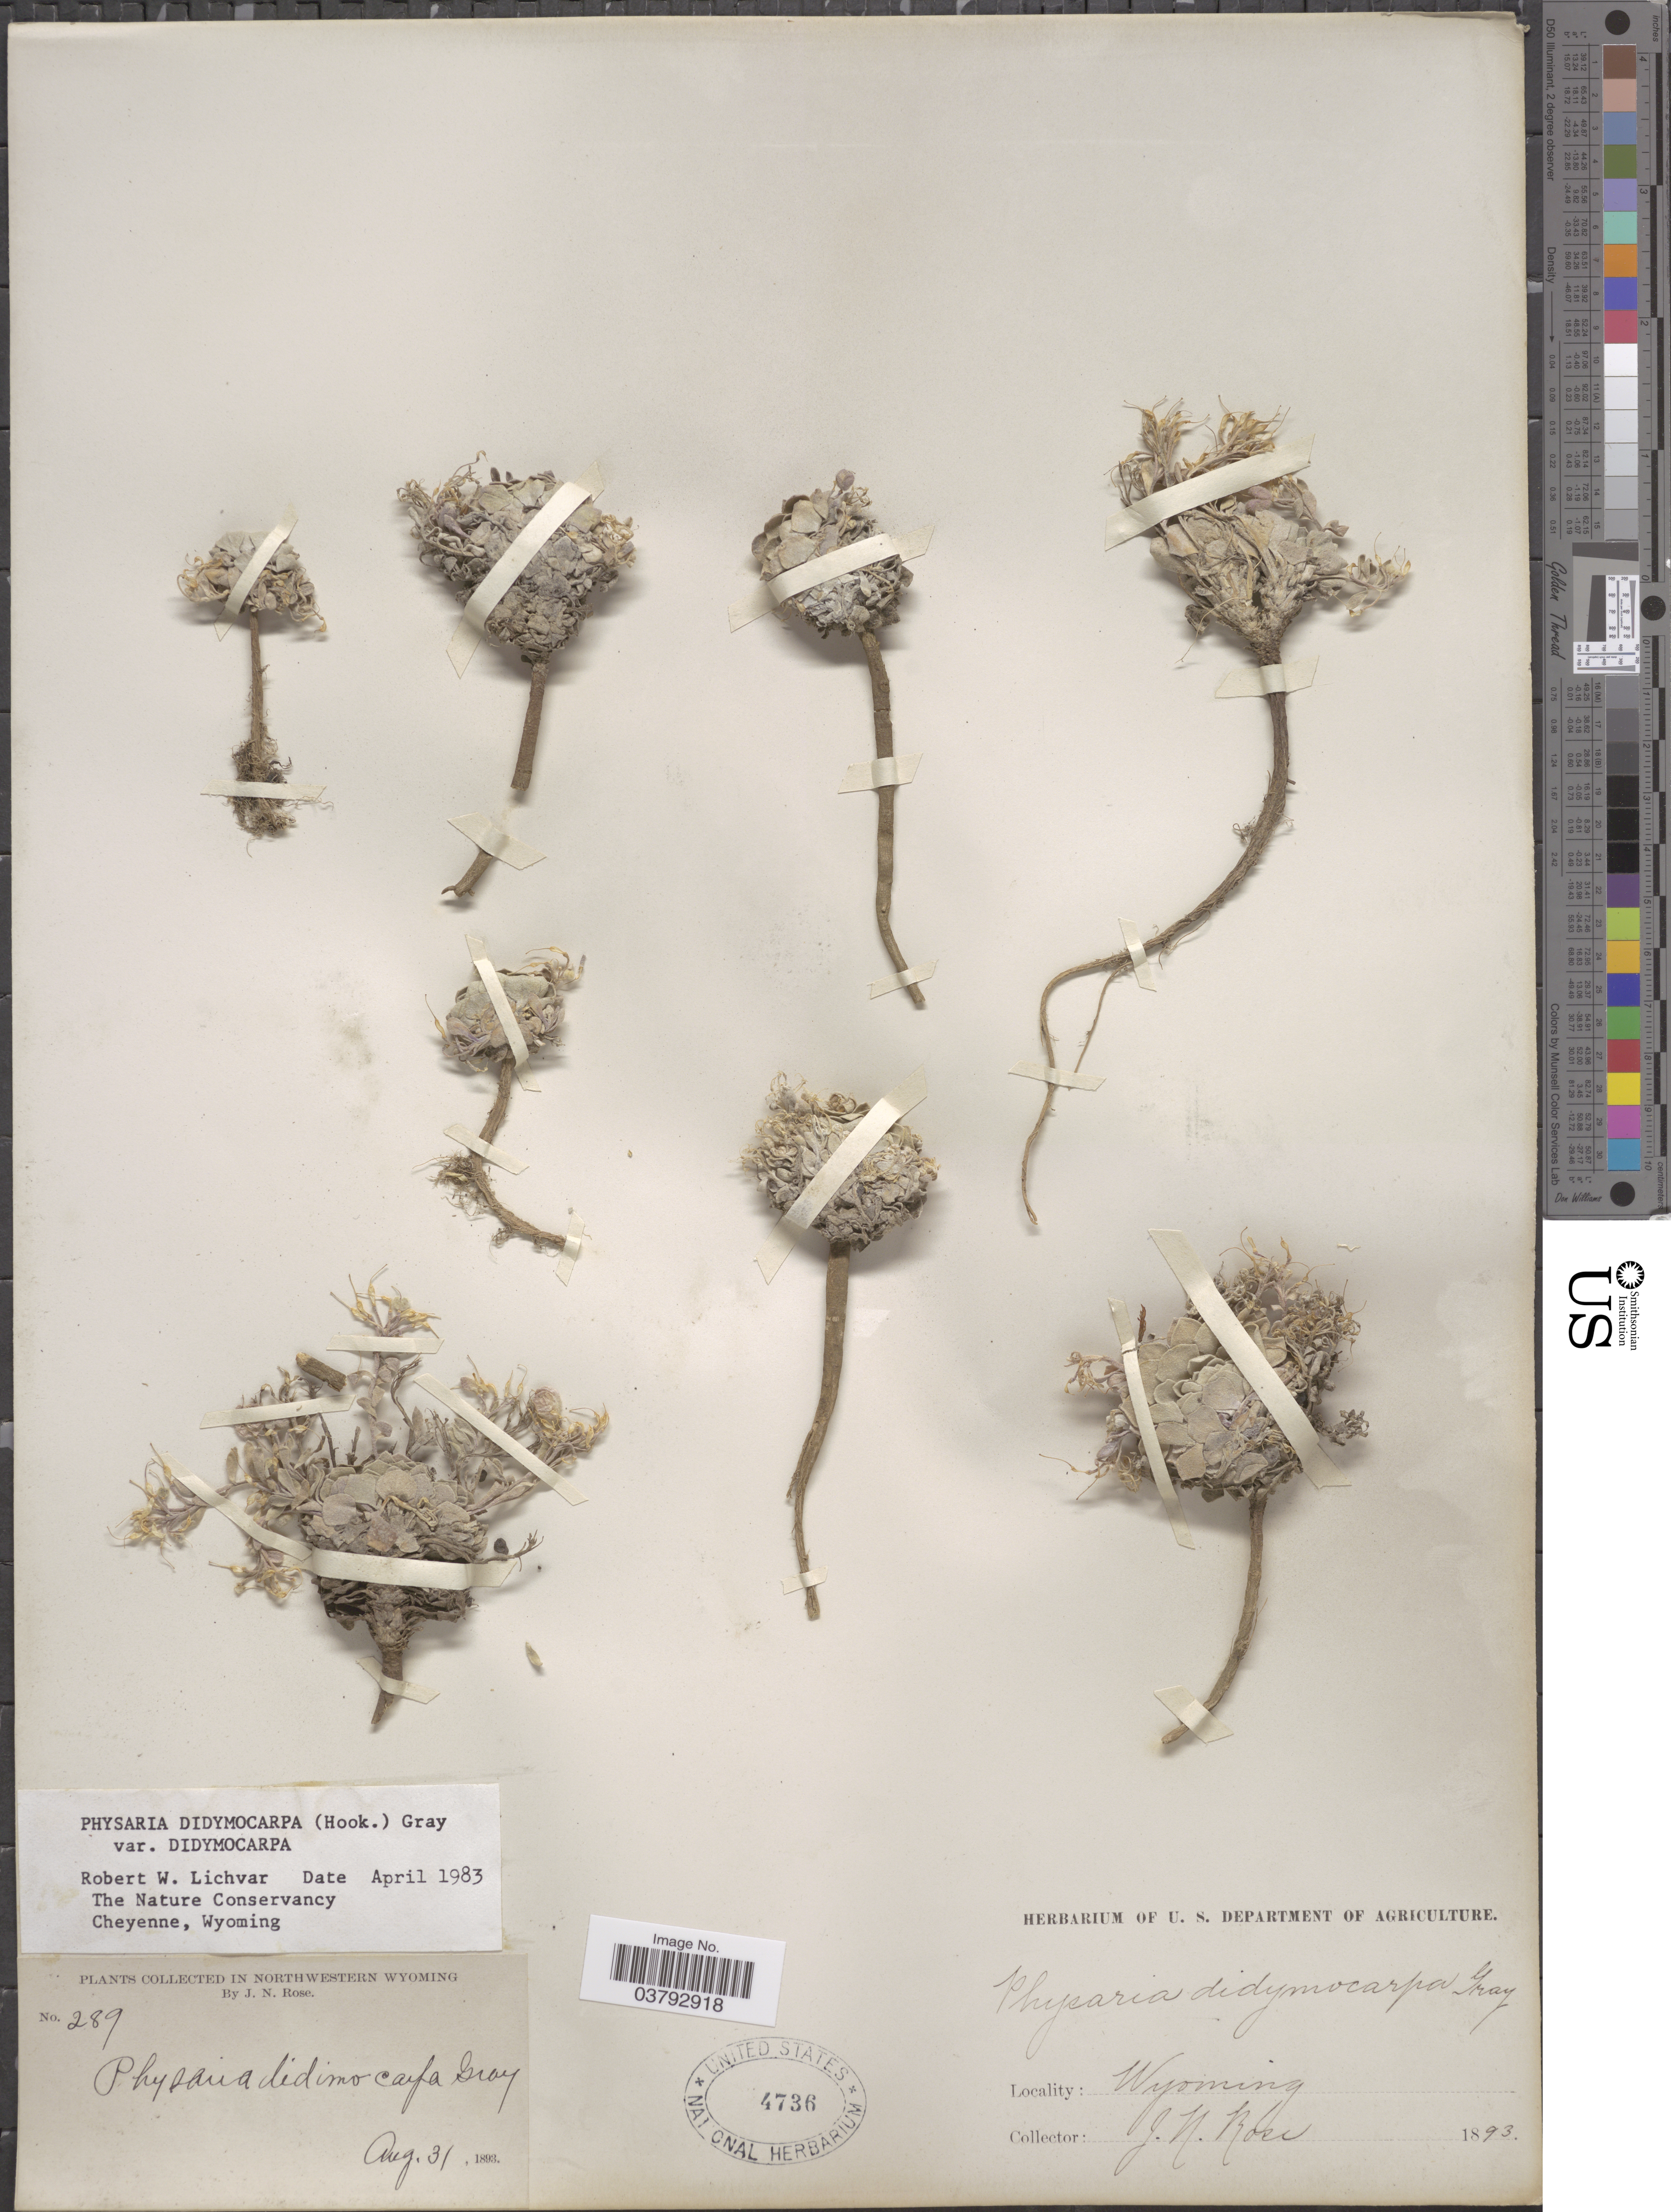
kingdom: Plantae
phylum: Tracheophyta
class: Magnoliopsida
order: Brassicales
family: Brassicaceae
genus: Physaria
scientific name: Physaria didymocarpa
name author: (Hook.) A. Gray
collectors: J. N. Rose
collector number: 289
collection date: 1893-08-31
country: United States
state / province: Wyoming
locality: Northwestern Wyoming.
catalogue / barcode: US 4736